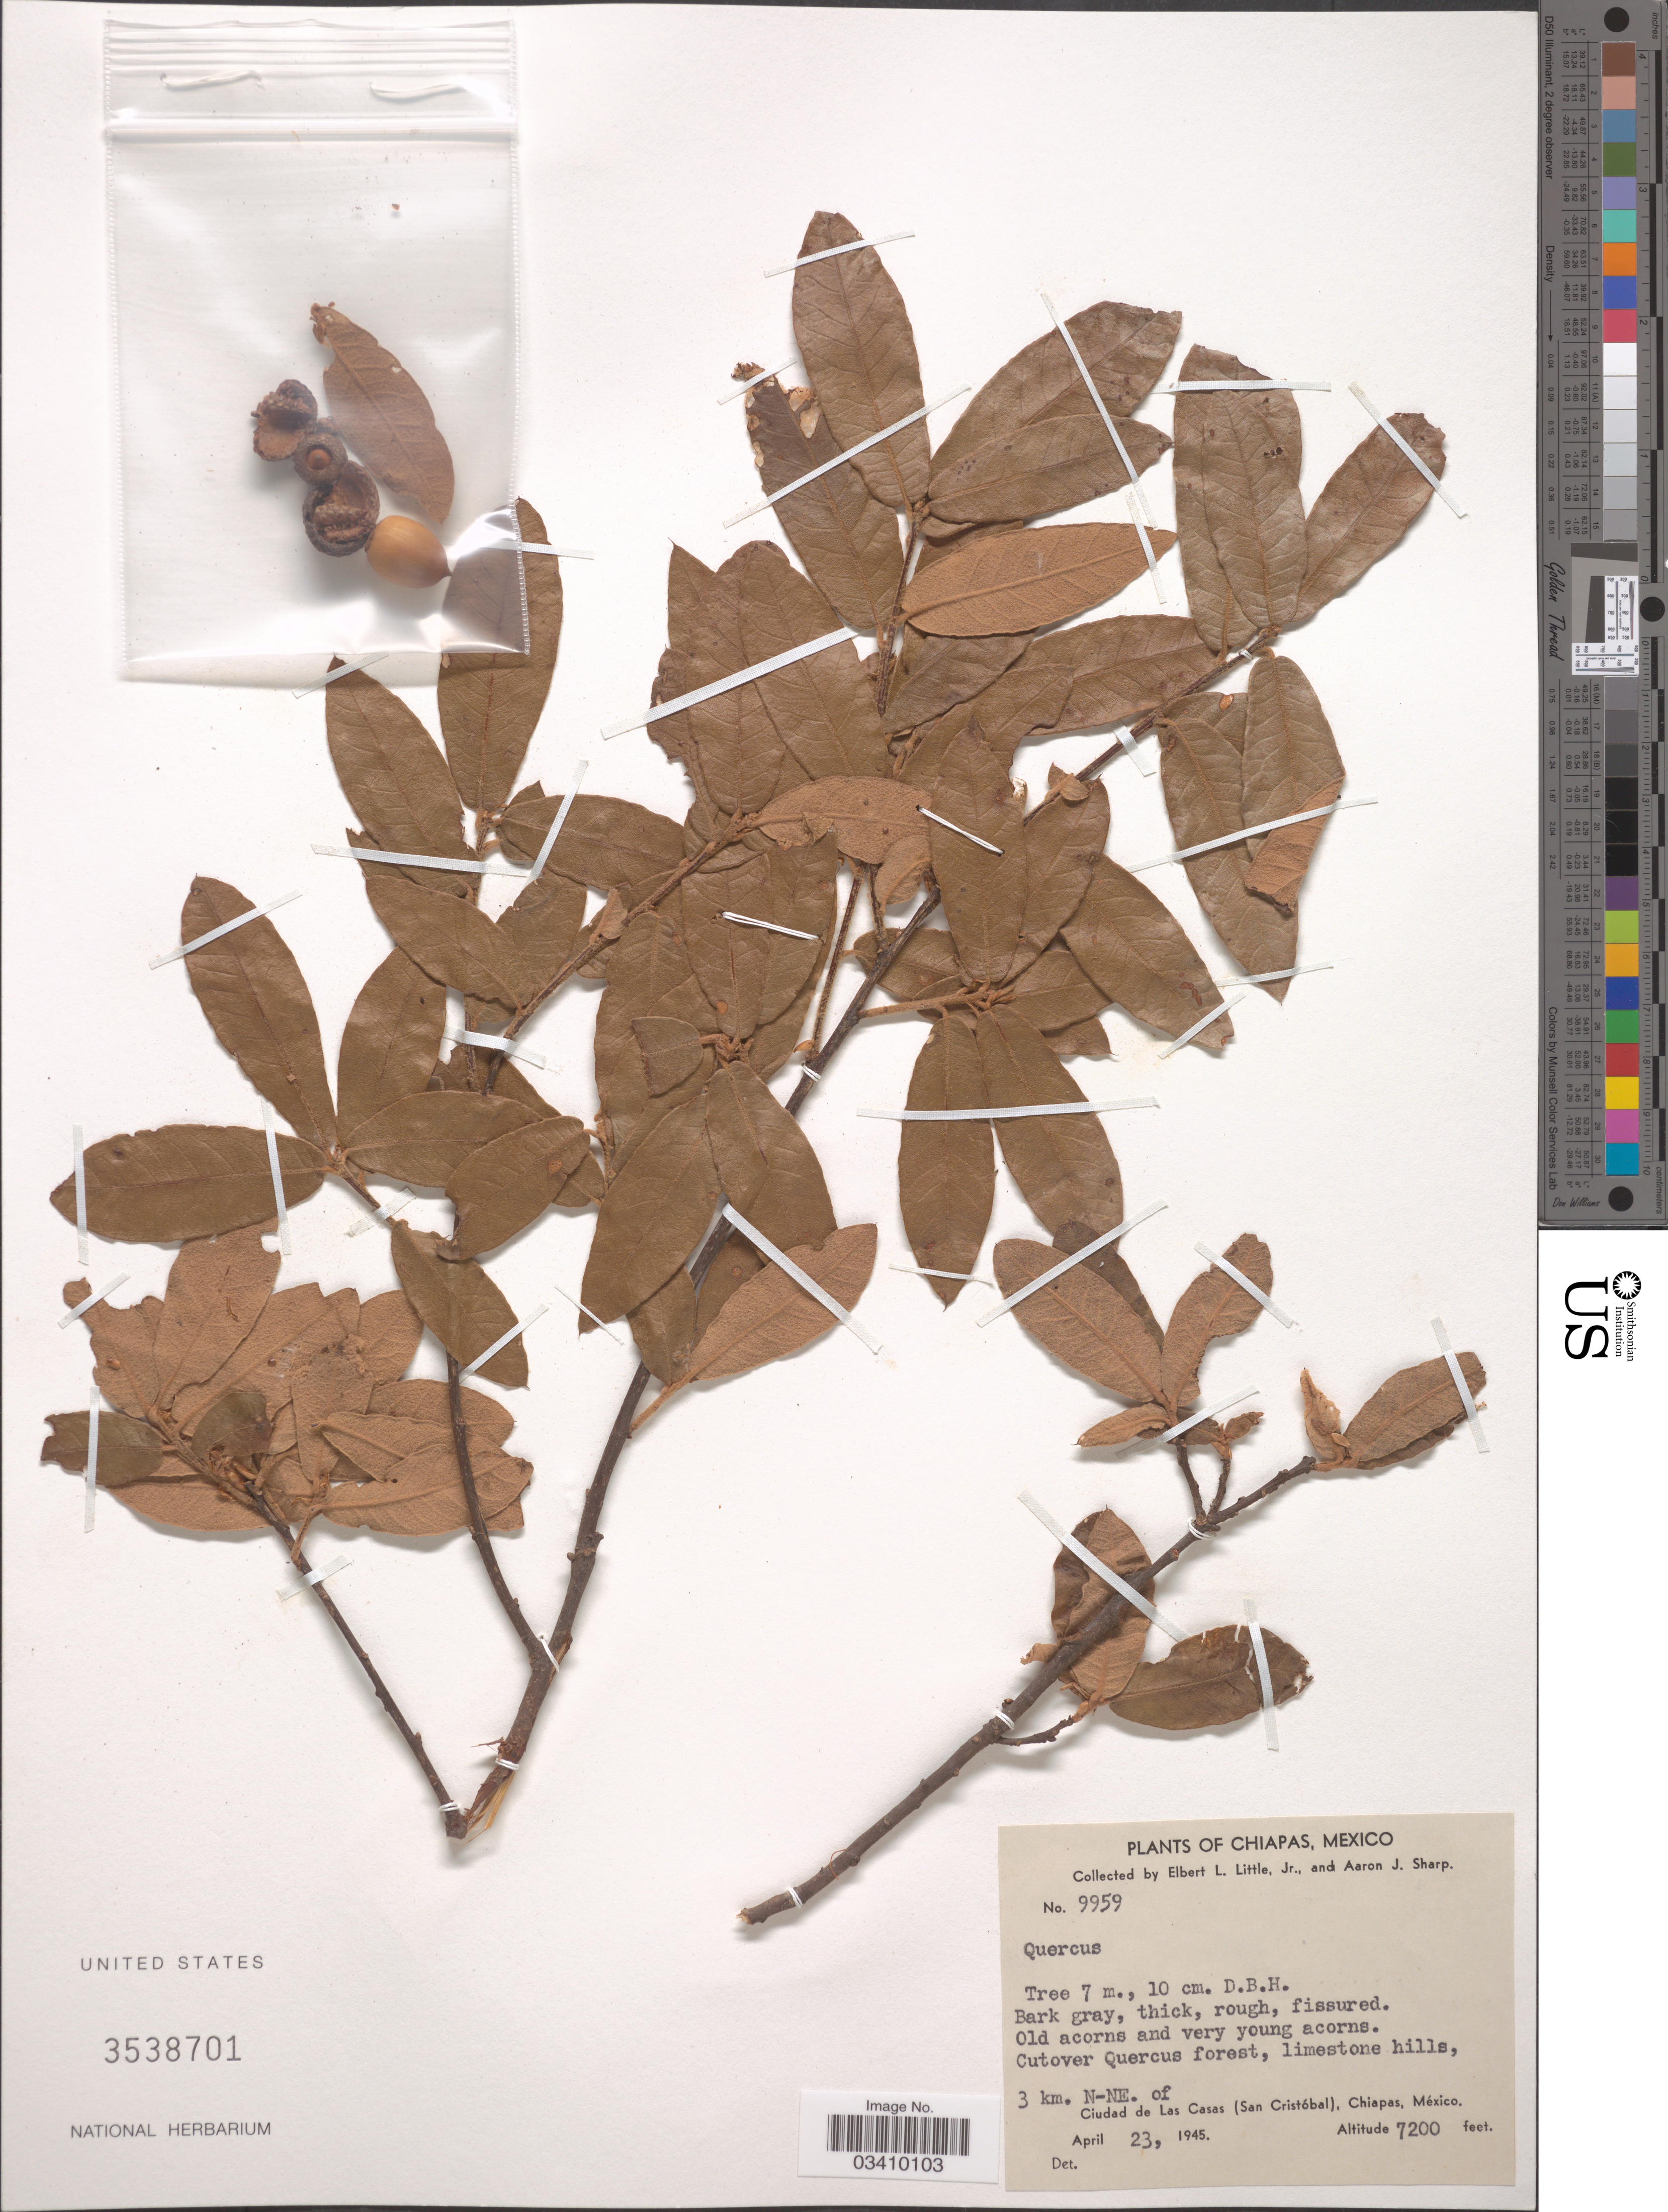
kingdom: Plantae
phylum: Tracheophyta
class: Magnoliopsida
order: Fagales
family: Fagaceae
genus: Quercus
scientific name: Quercus sp.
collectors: E. L. Little & Mrs A. J. Sharp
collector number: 9959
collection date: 1945-04-23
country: Mexico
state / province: Chiapas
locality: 3 km. N-NE. of Ciudad de Las Casas (San Cristóbal).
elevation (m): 2195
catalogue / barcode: US 3538701